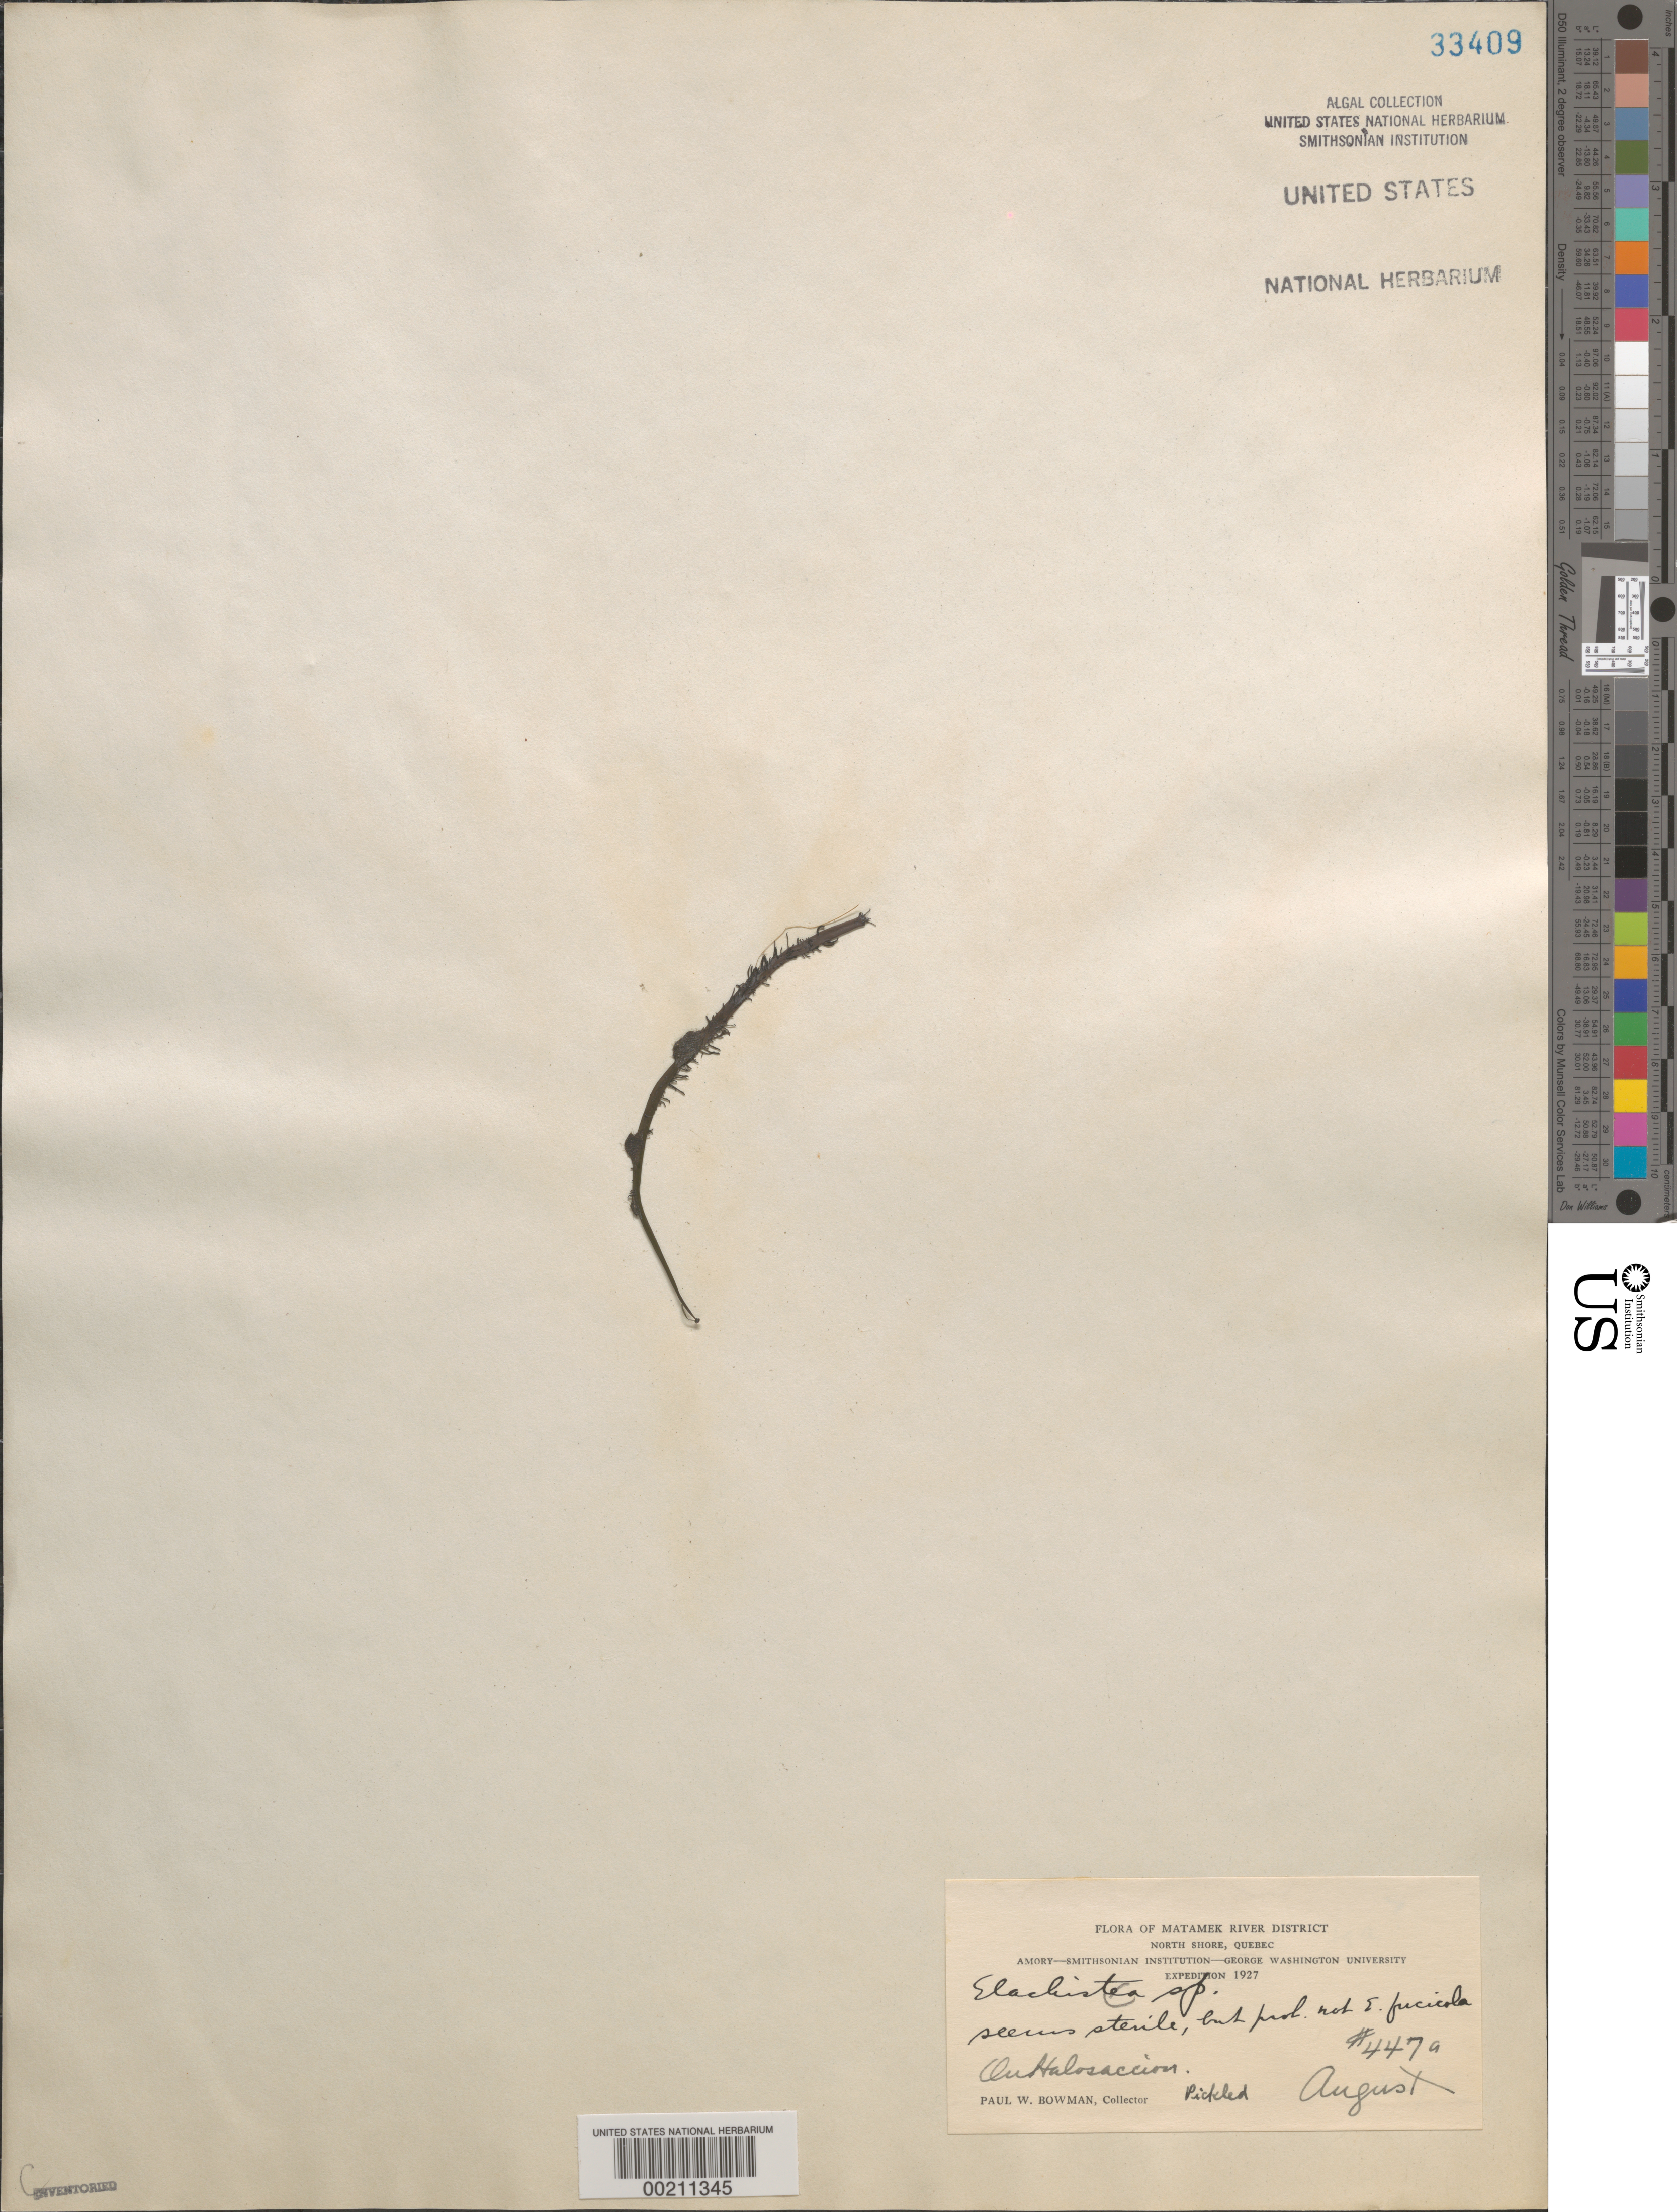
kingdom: Chromista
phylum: Ochrophyta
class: Phaeophyceae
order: Ectocarpales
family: Chordariaceae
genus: Elachista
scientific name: Elachista sp.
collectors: P. Bowman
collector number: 447a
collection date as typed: Aug 1927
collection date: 1927-08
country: Canada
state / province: Quebec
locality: Matamek river district, north shore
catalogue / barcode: US 33409